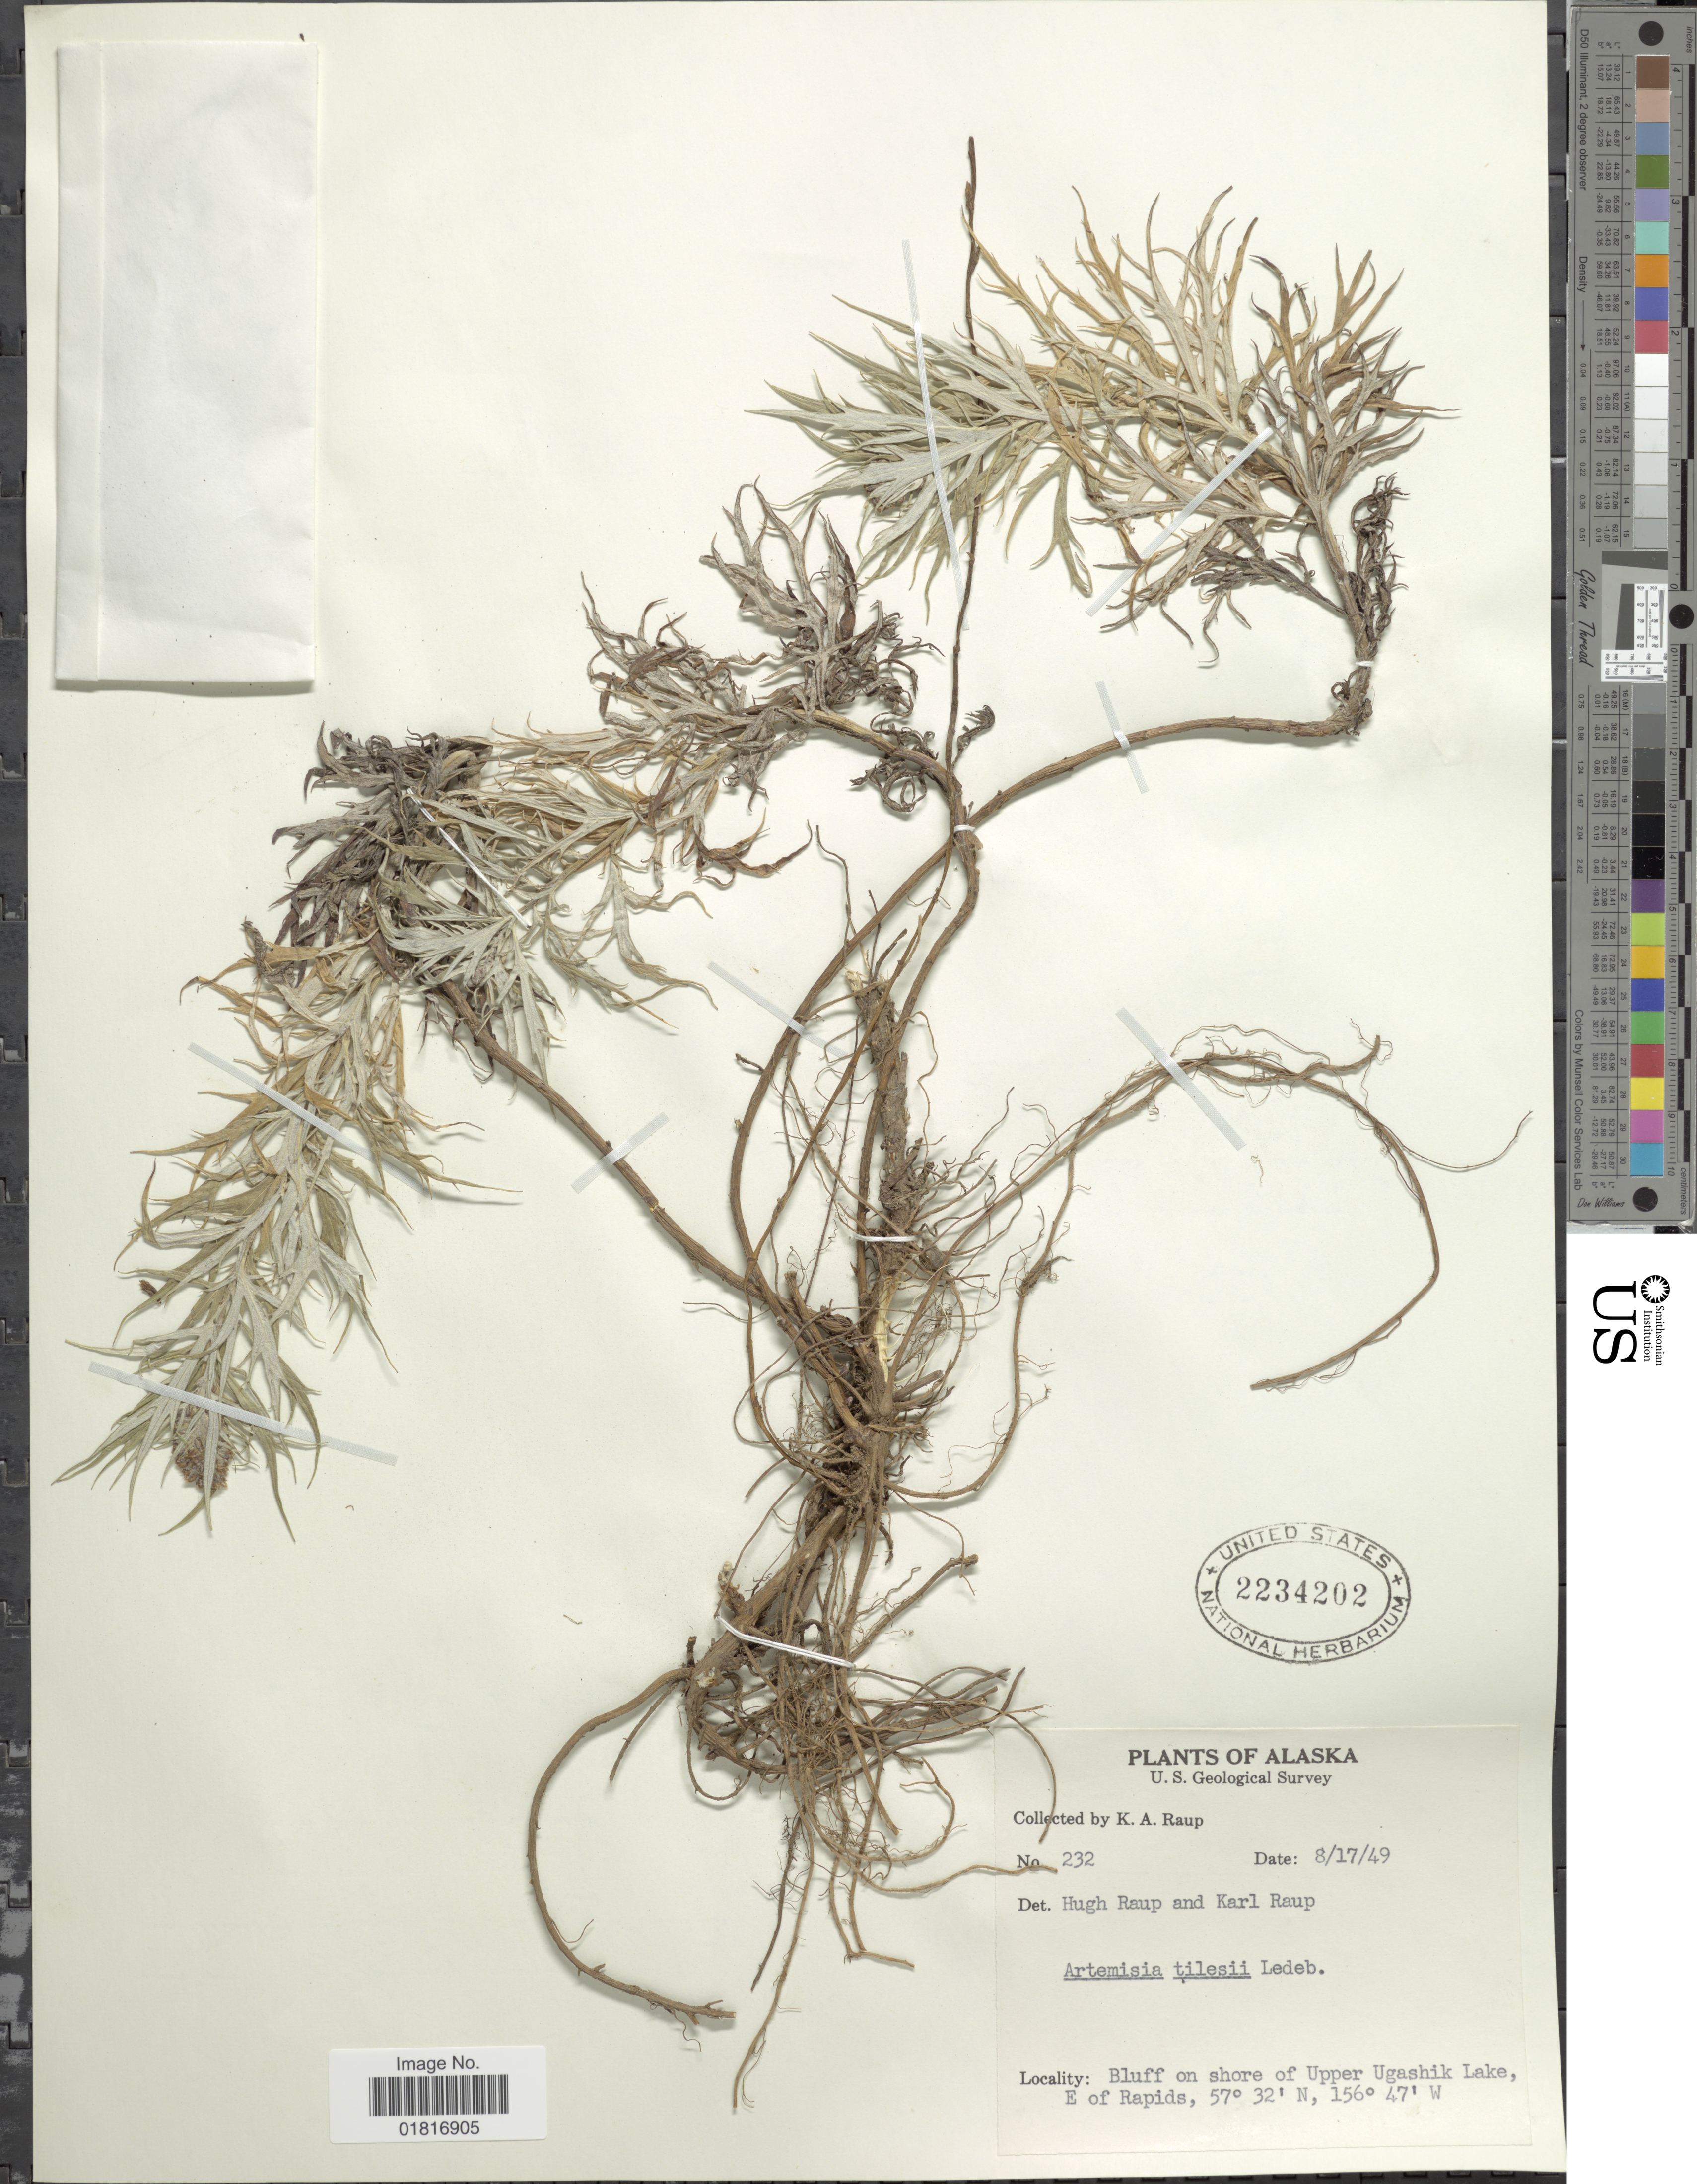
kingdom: Plantae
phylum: Tracheophyta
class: Magnoliopsida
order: Asterales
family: Asteraceae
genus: Artemisia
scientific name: Artemisia tilesii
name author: Ledeb.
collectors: K. Raup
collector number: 232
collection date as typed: Transcribed d/m/y: 17/8/49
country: United States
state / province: Alaska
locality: Bluffs on shore of Upper Ugashik Lake, E of Rapids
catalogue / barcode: US 2234202